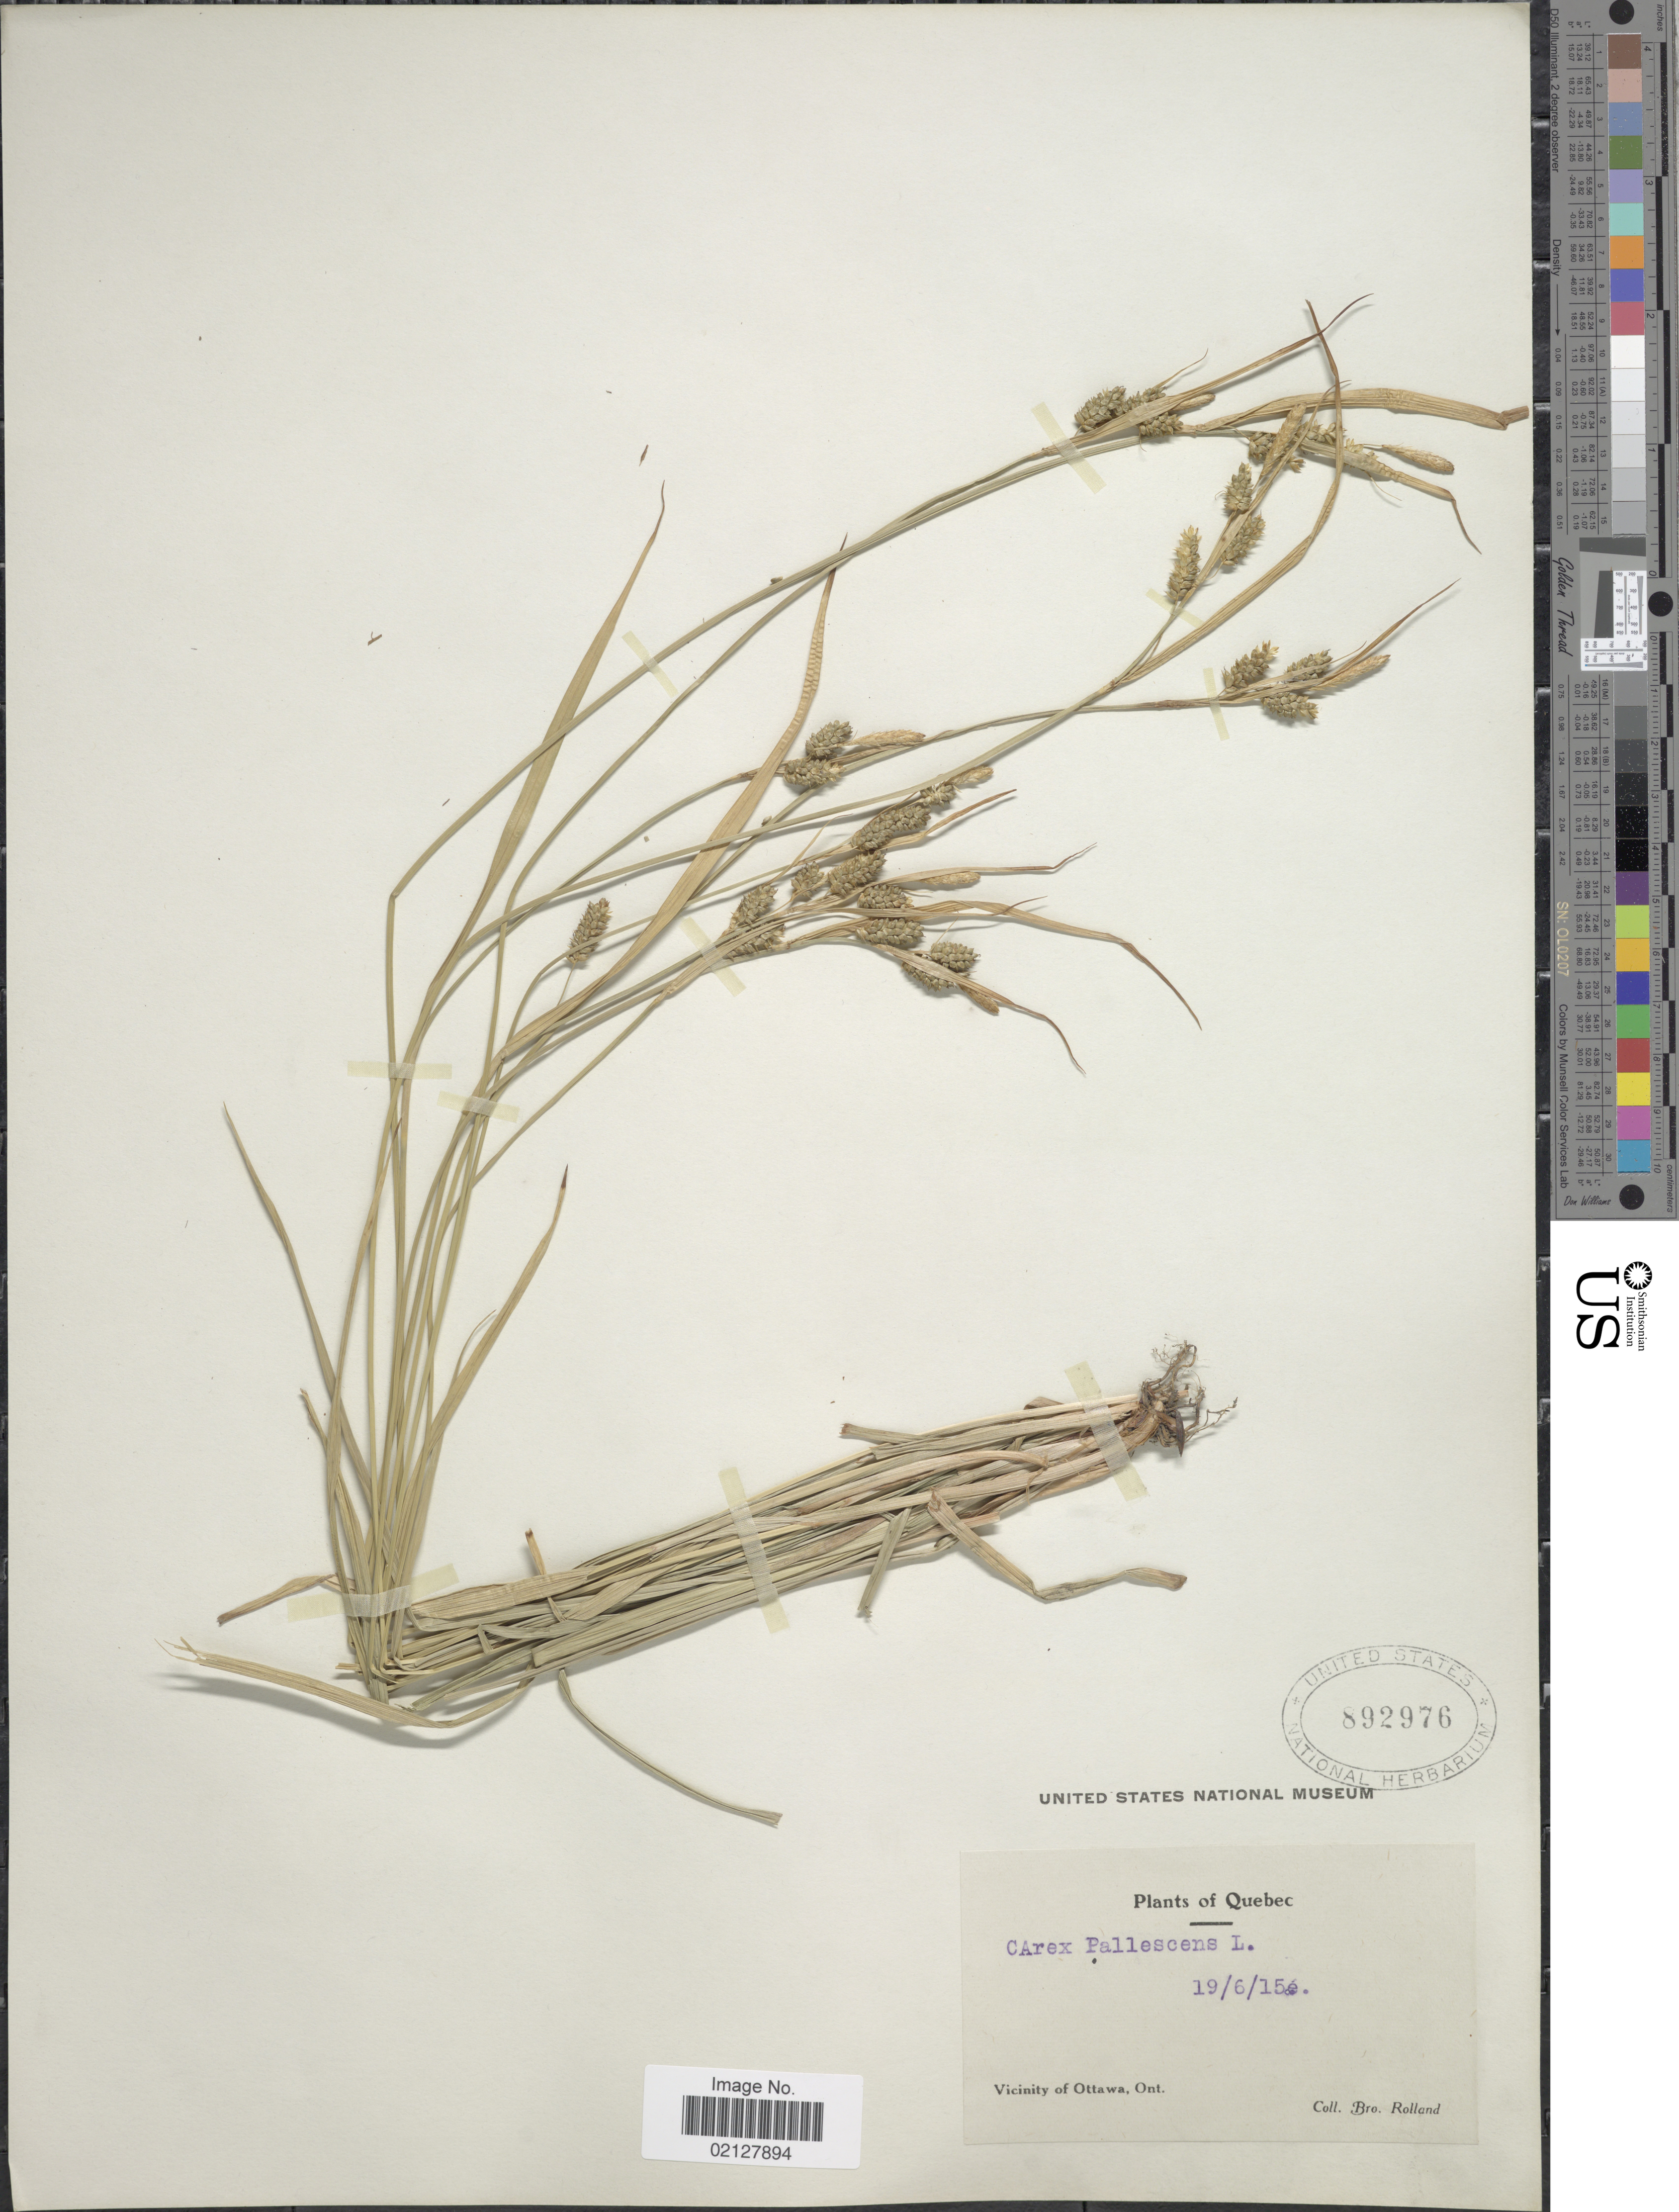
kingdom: Plantae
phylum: Tracheophyta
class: Liliopsida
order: Poales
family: Cyperaceae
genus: Carex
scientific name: Carex pallescens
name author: L.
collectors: B. Rolland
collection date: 1915-06-19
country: Canada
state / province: Ontario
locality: Quebec. Vicinity of Ottawa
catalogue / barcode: US 892976